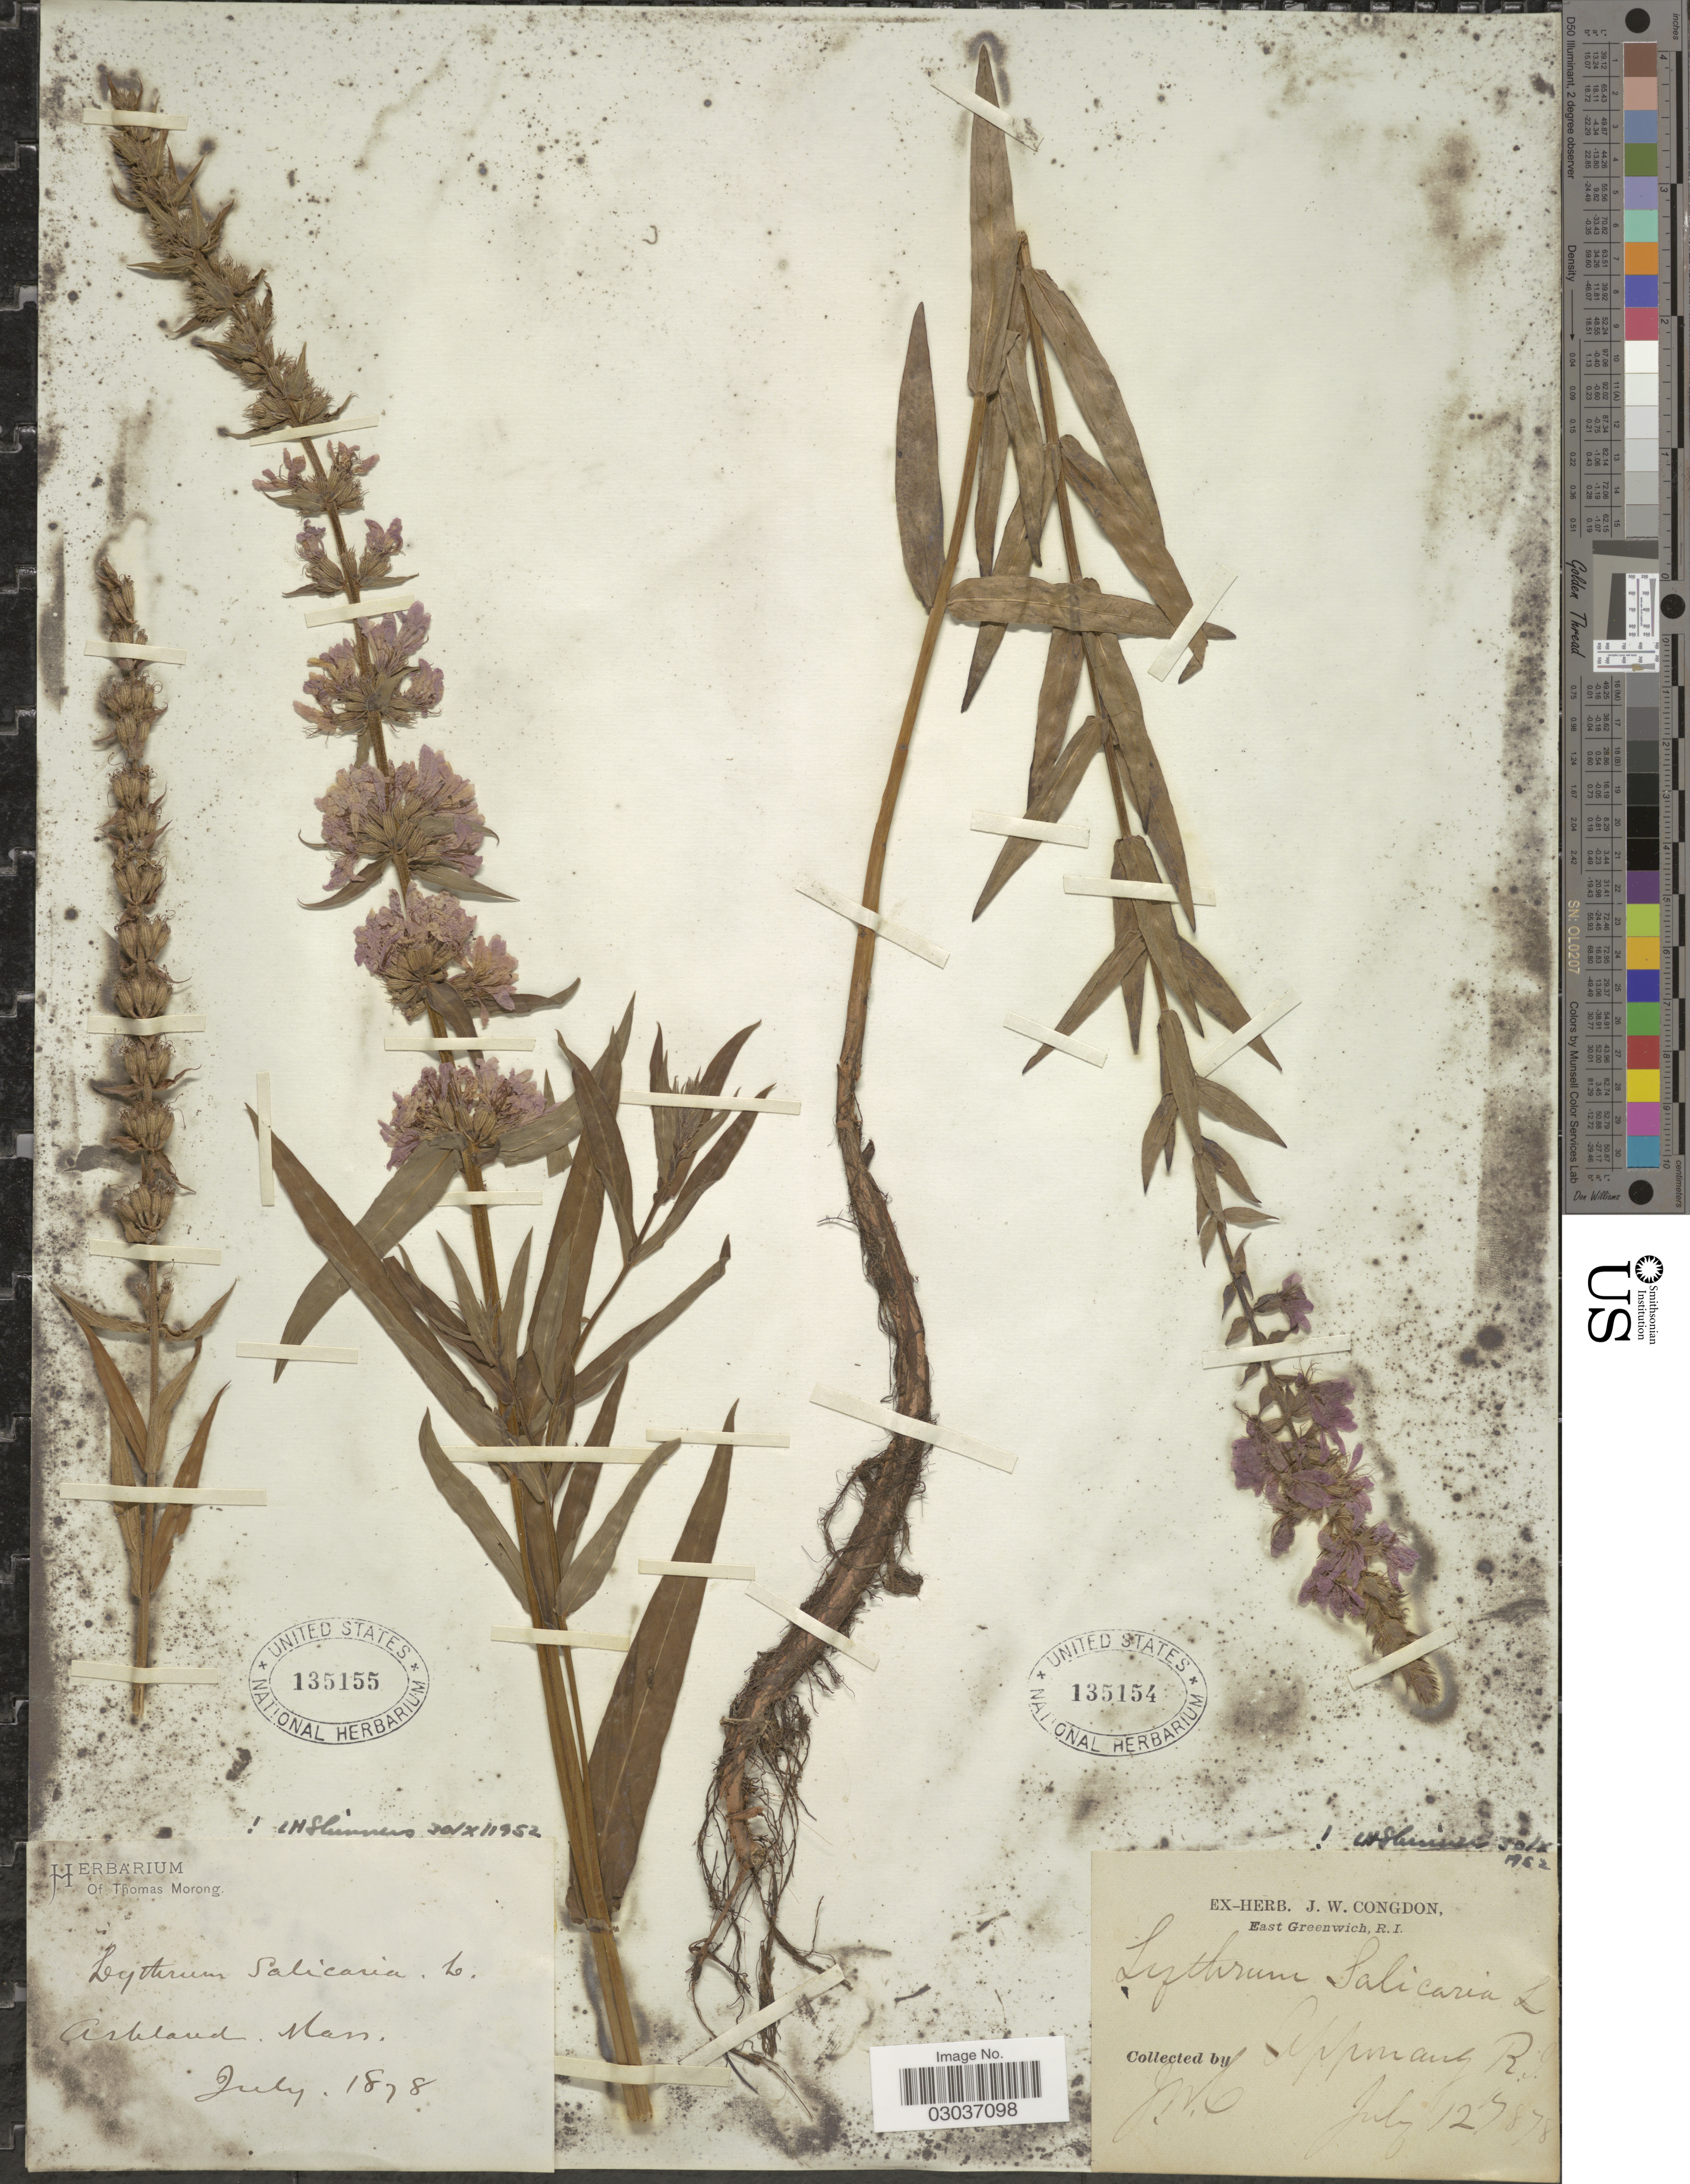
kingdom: Plantae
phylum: Tracheophyta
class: Magnoliopsida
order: Myrtales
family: Lythraceae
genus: Lythrum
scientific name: Lythrum salicaria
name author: L.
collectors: ex Herb. T. Morong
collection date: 1878-07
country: United States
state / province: Massachusetts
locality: Arkland.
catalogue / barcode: US 135155